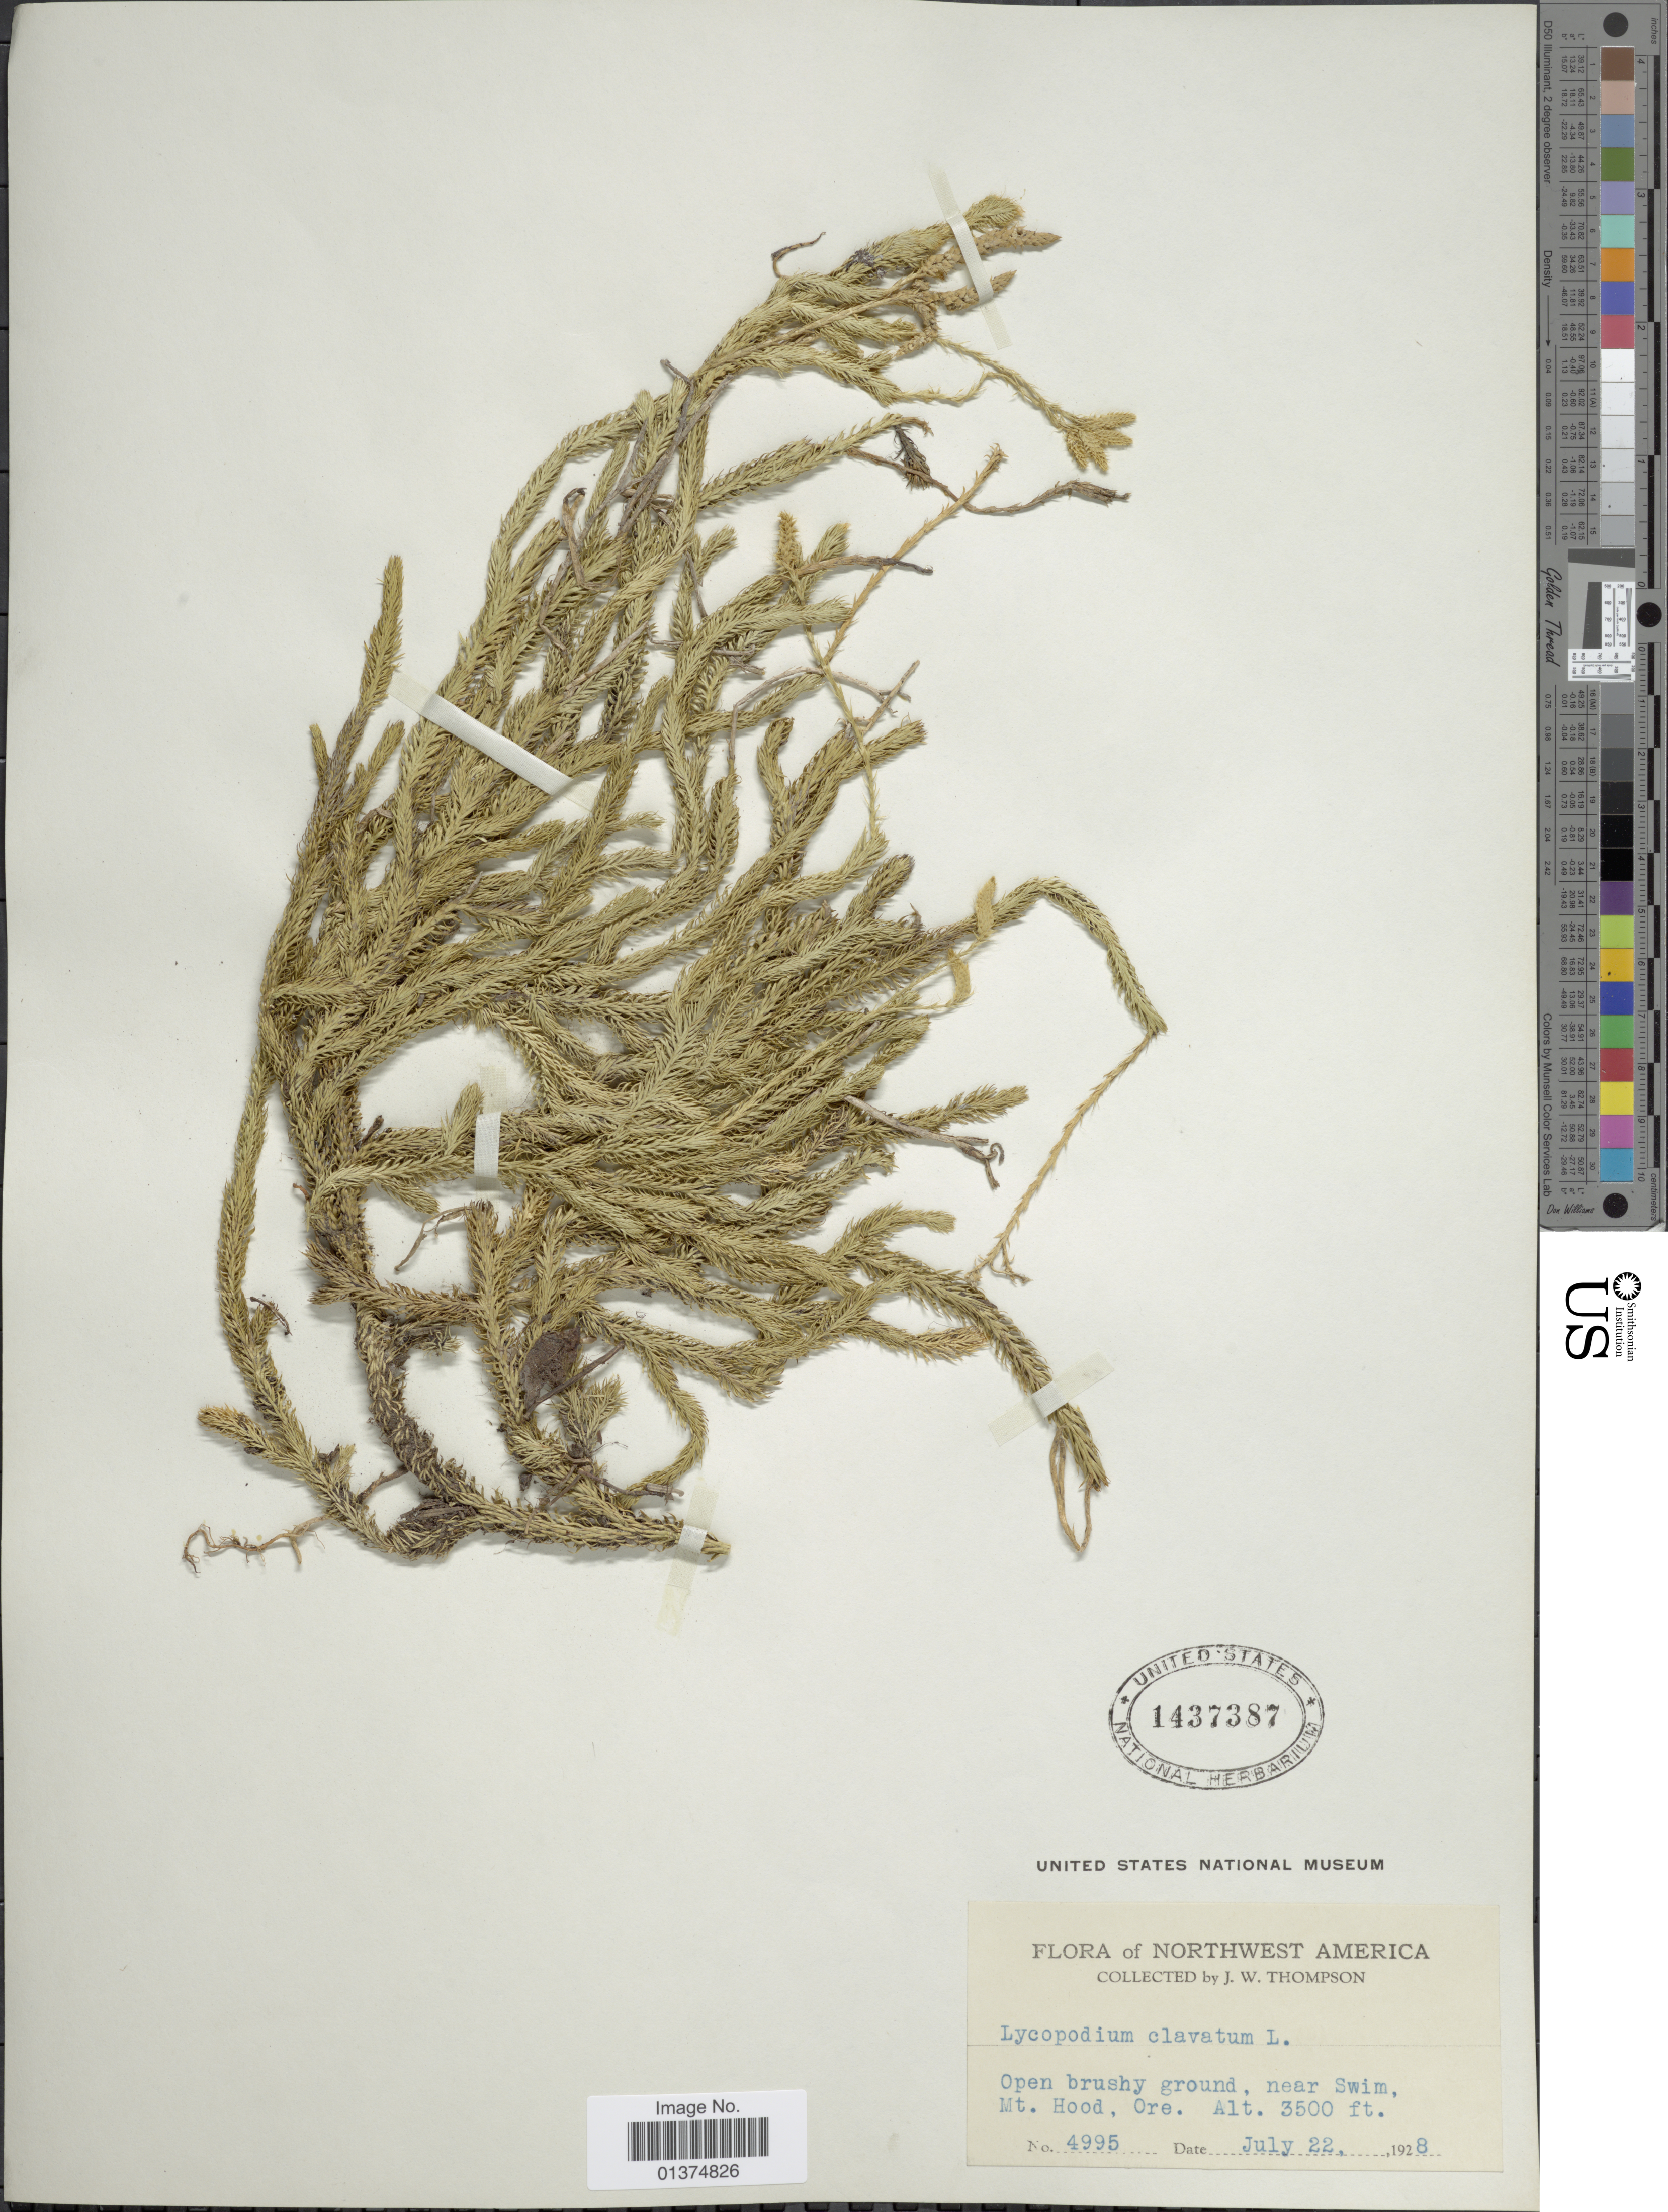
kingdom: Plantae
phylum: Tracheophyta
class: Lycopodiopsida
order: Lycopodiales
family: Lycopodiaceae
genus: Lycopodium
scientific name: Lycopodium clavatum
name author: L.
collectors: J. W. Thompson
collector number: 4995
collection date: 1928-07-22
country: United States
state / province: Oregon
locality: Northwst America, near Swim Mt. Hood, Ore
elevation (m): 1067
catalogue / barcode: US 1437387